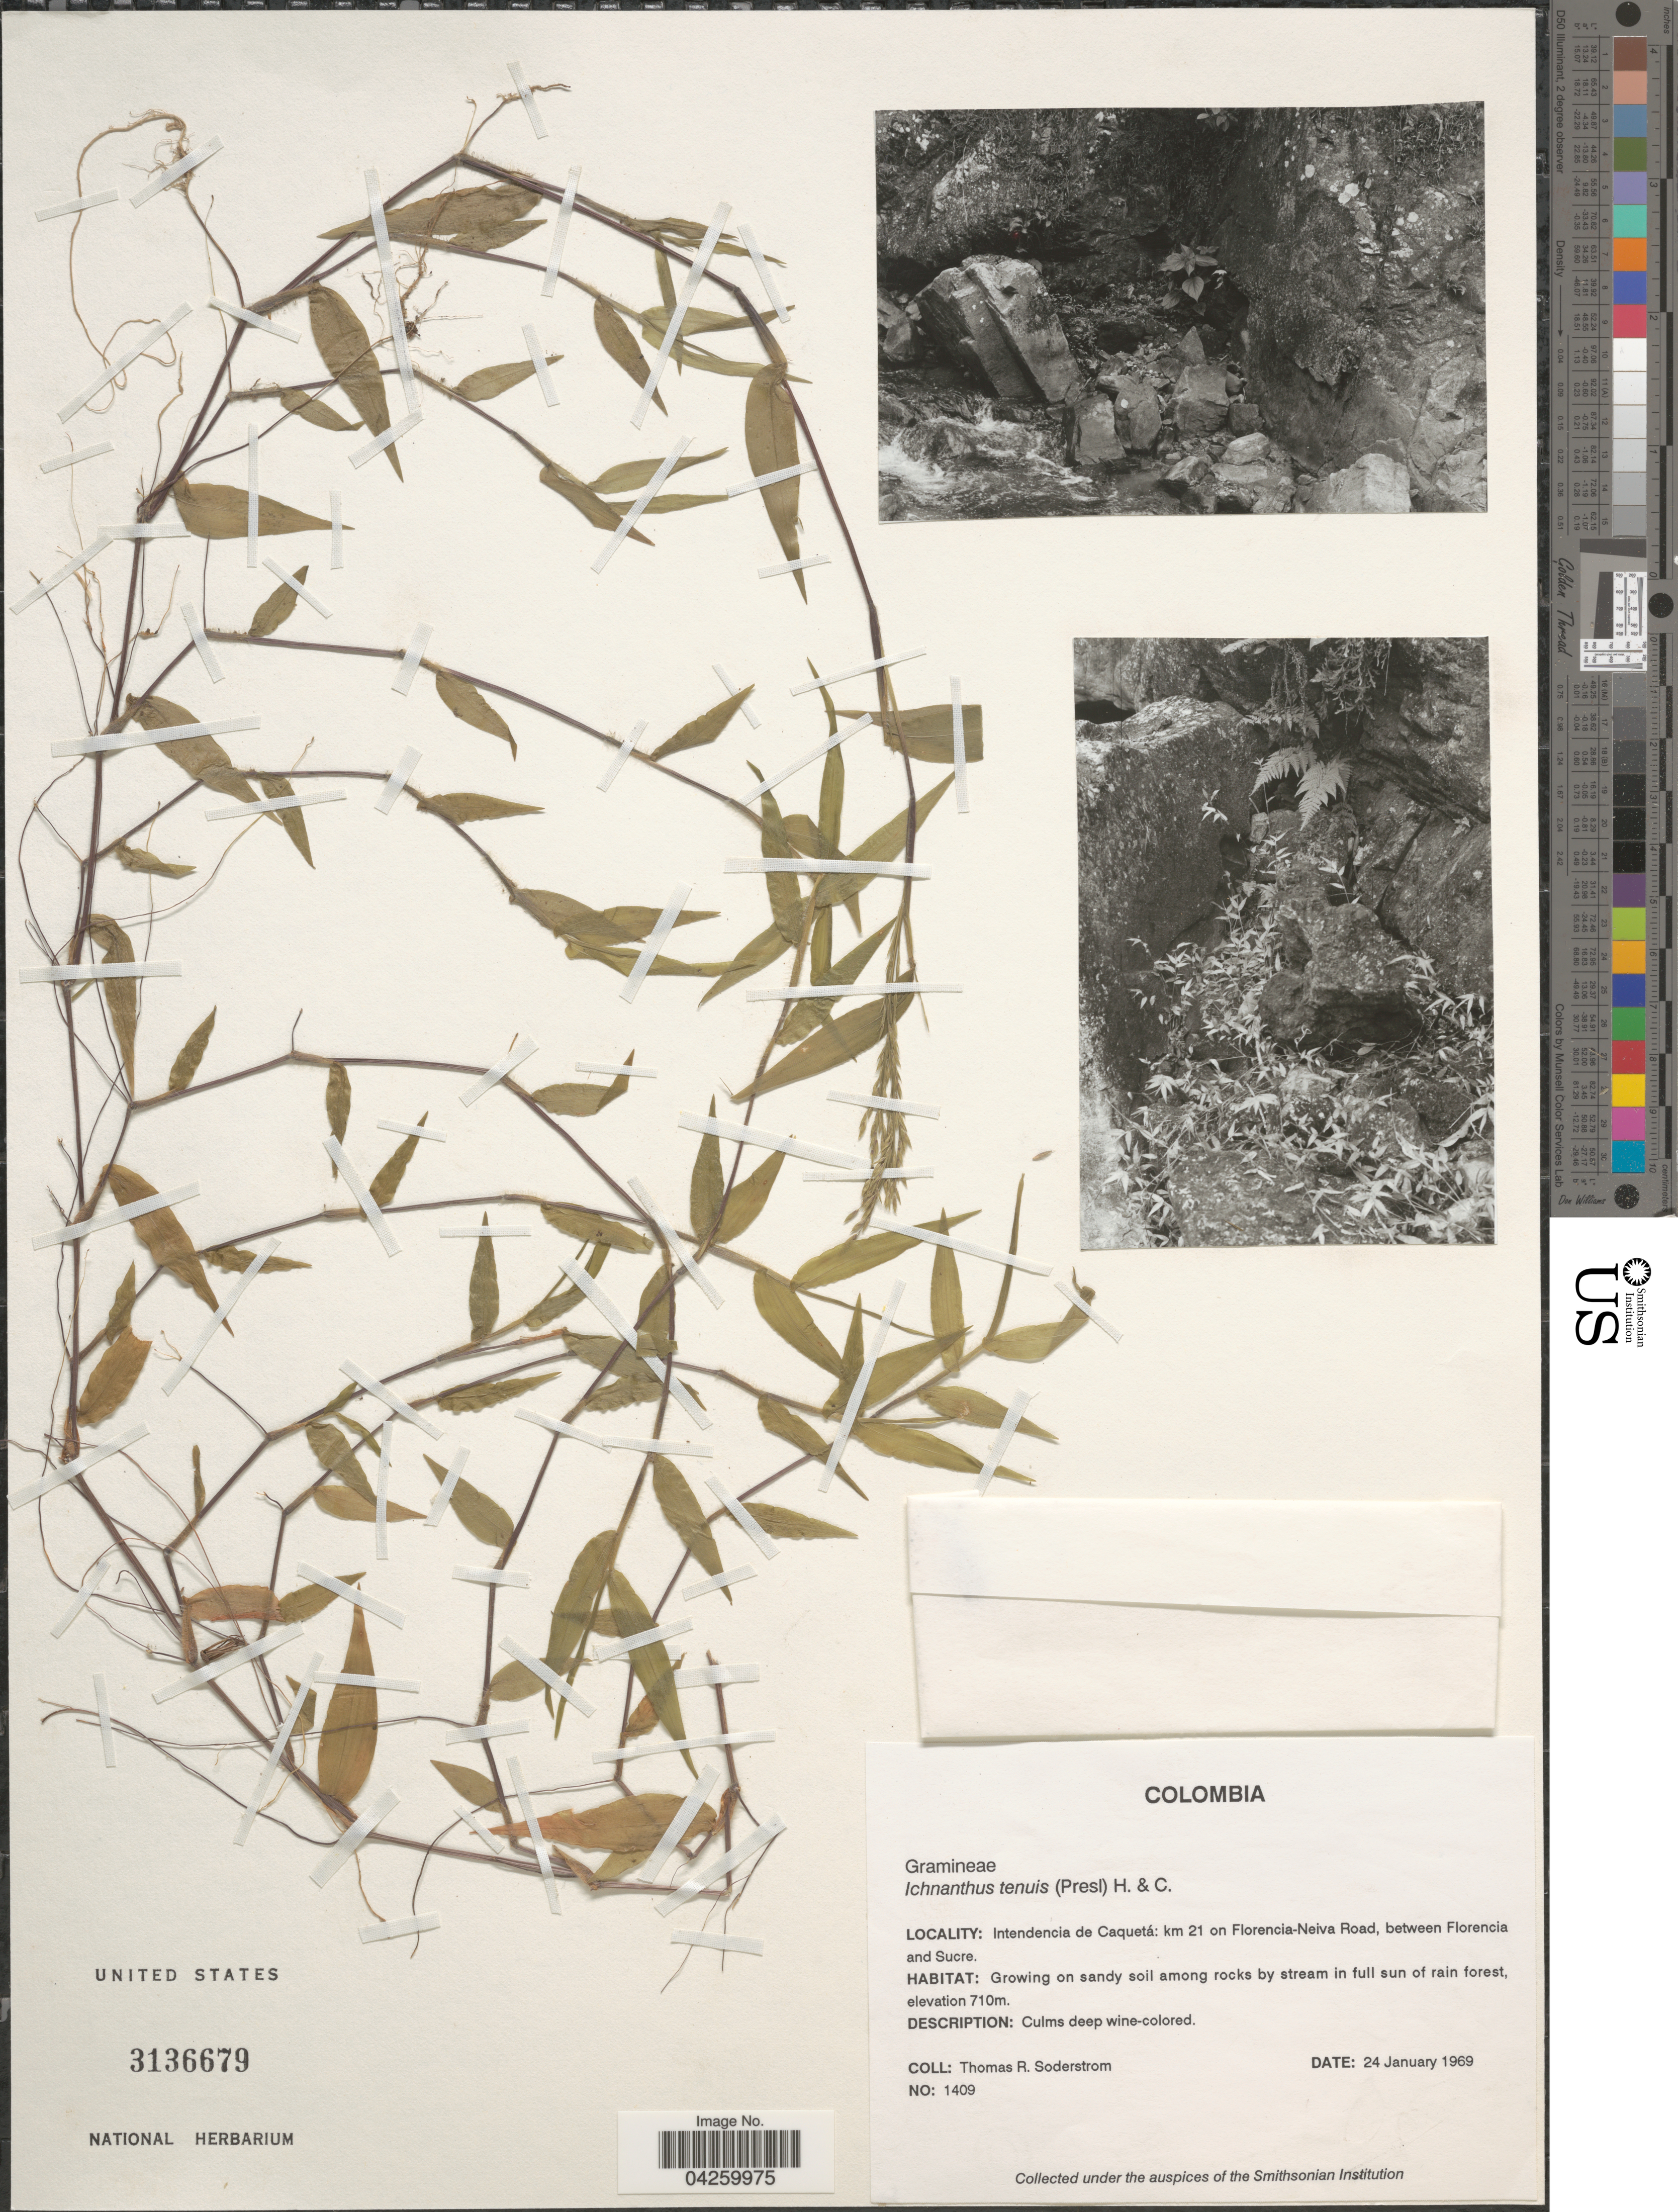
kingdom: Plantae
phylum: Tracheophyta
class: Liliopsida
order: Poales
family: Poaceae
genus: Ichnanthus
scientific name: Ichnanthus tenuis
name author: (J. Presl) Hitchc. & Chase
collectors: T. R. Soderstrom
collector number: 1409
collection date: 1969-01-24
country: Colombia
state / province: Caquetá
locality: Intendencia de Caquetá: km 21 on Florencia-Neiva Road, between Florencia and Sucre.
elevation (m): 710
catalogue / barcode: US 3136679